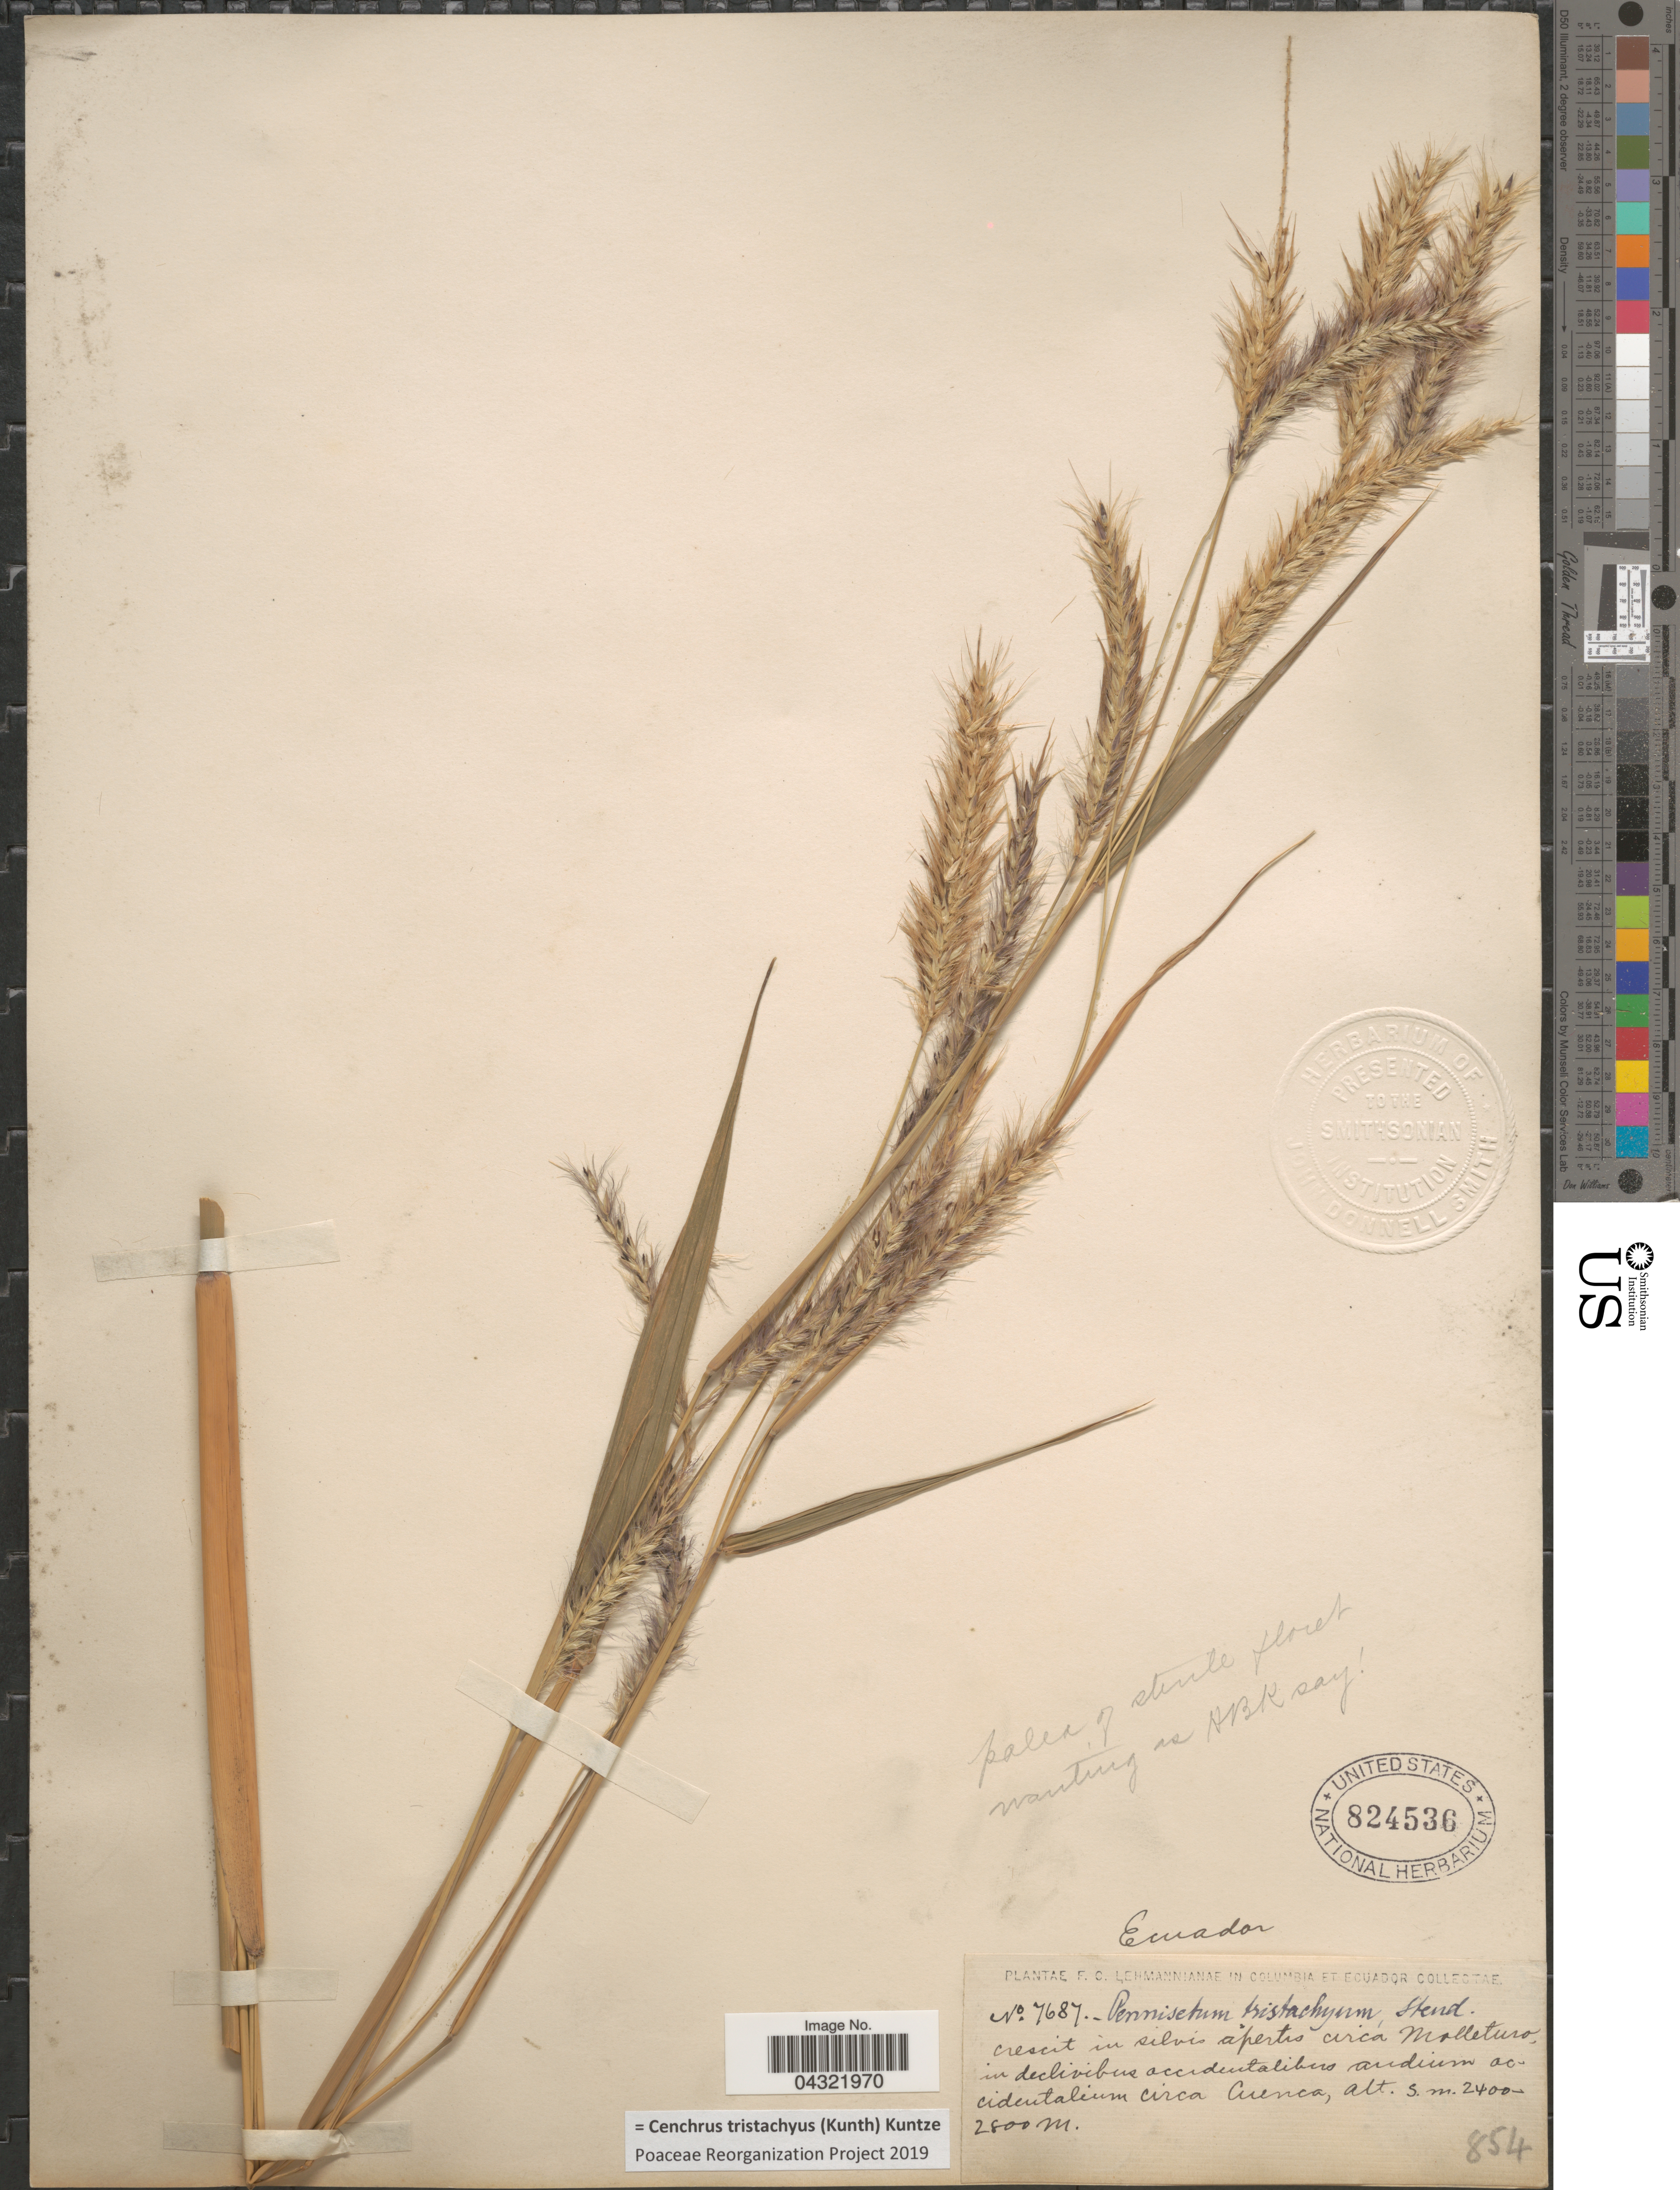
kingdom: Plantae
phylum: Tracheophyta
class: Liliopsida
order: Poales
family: Poaceae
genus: Cenchrus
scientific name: Cenchrus tristachyus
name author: (Kunth) Kuntze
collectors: F. C. Lehmann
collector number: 7687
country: Ecuador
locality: Crescit in silvis apertis circa Molleturo, in declivibus occidentalibus aridium occidentalium circa Cuenca.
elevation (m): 2400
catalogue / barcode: US 824536